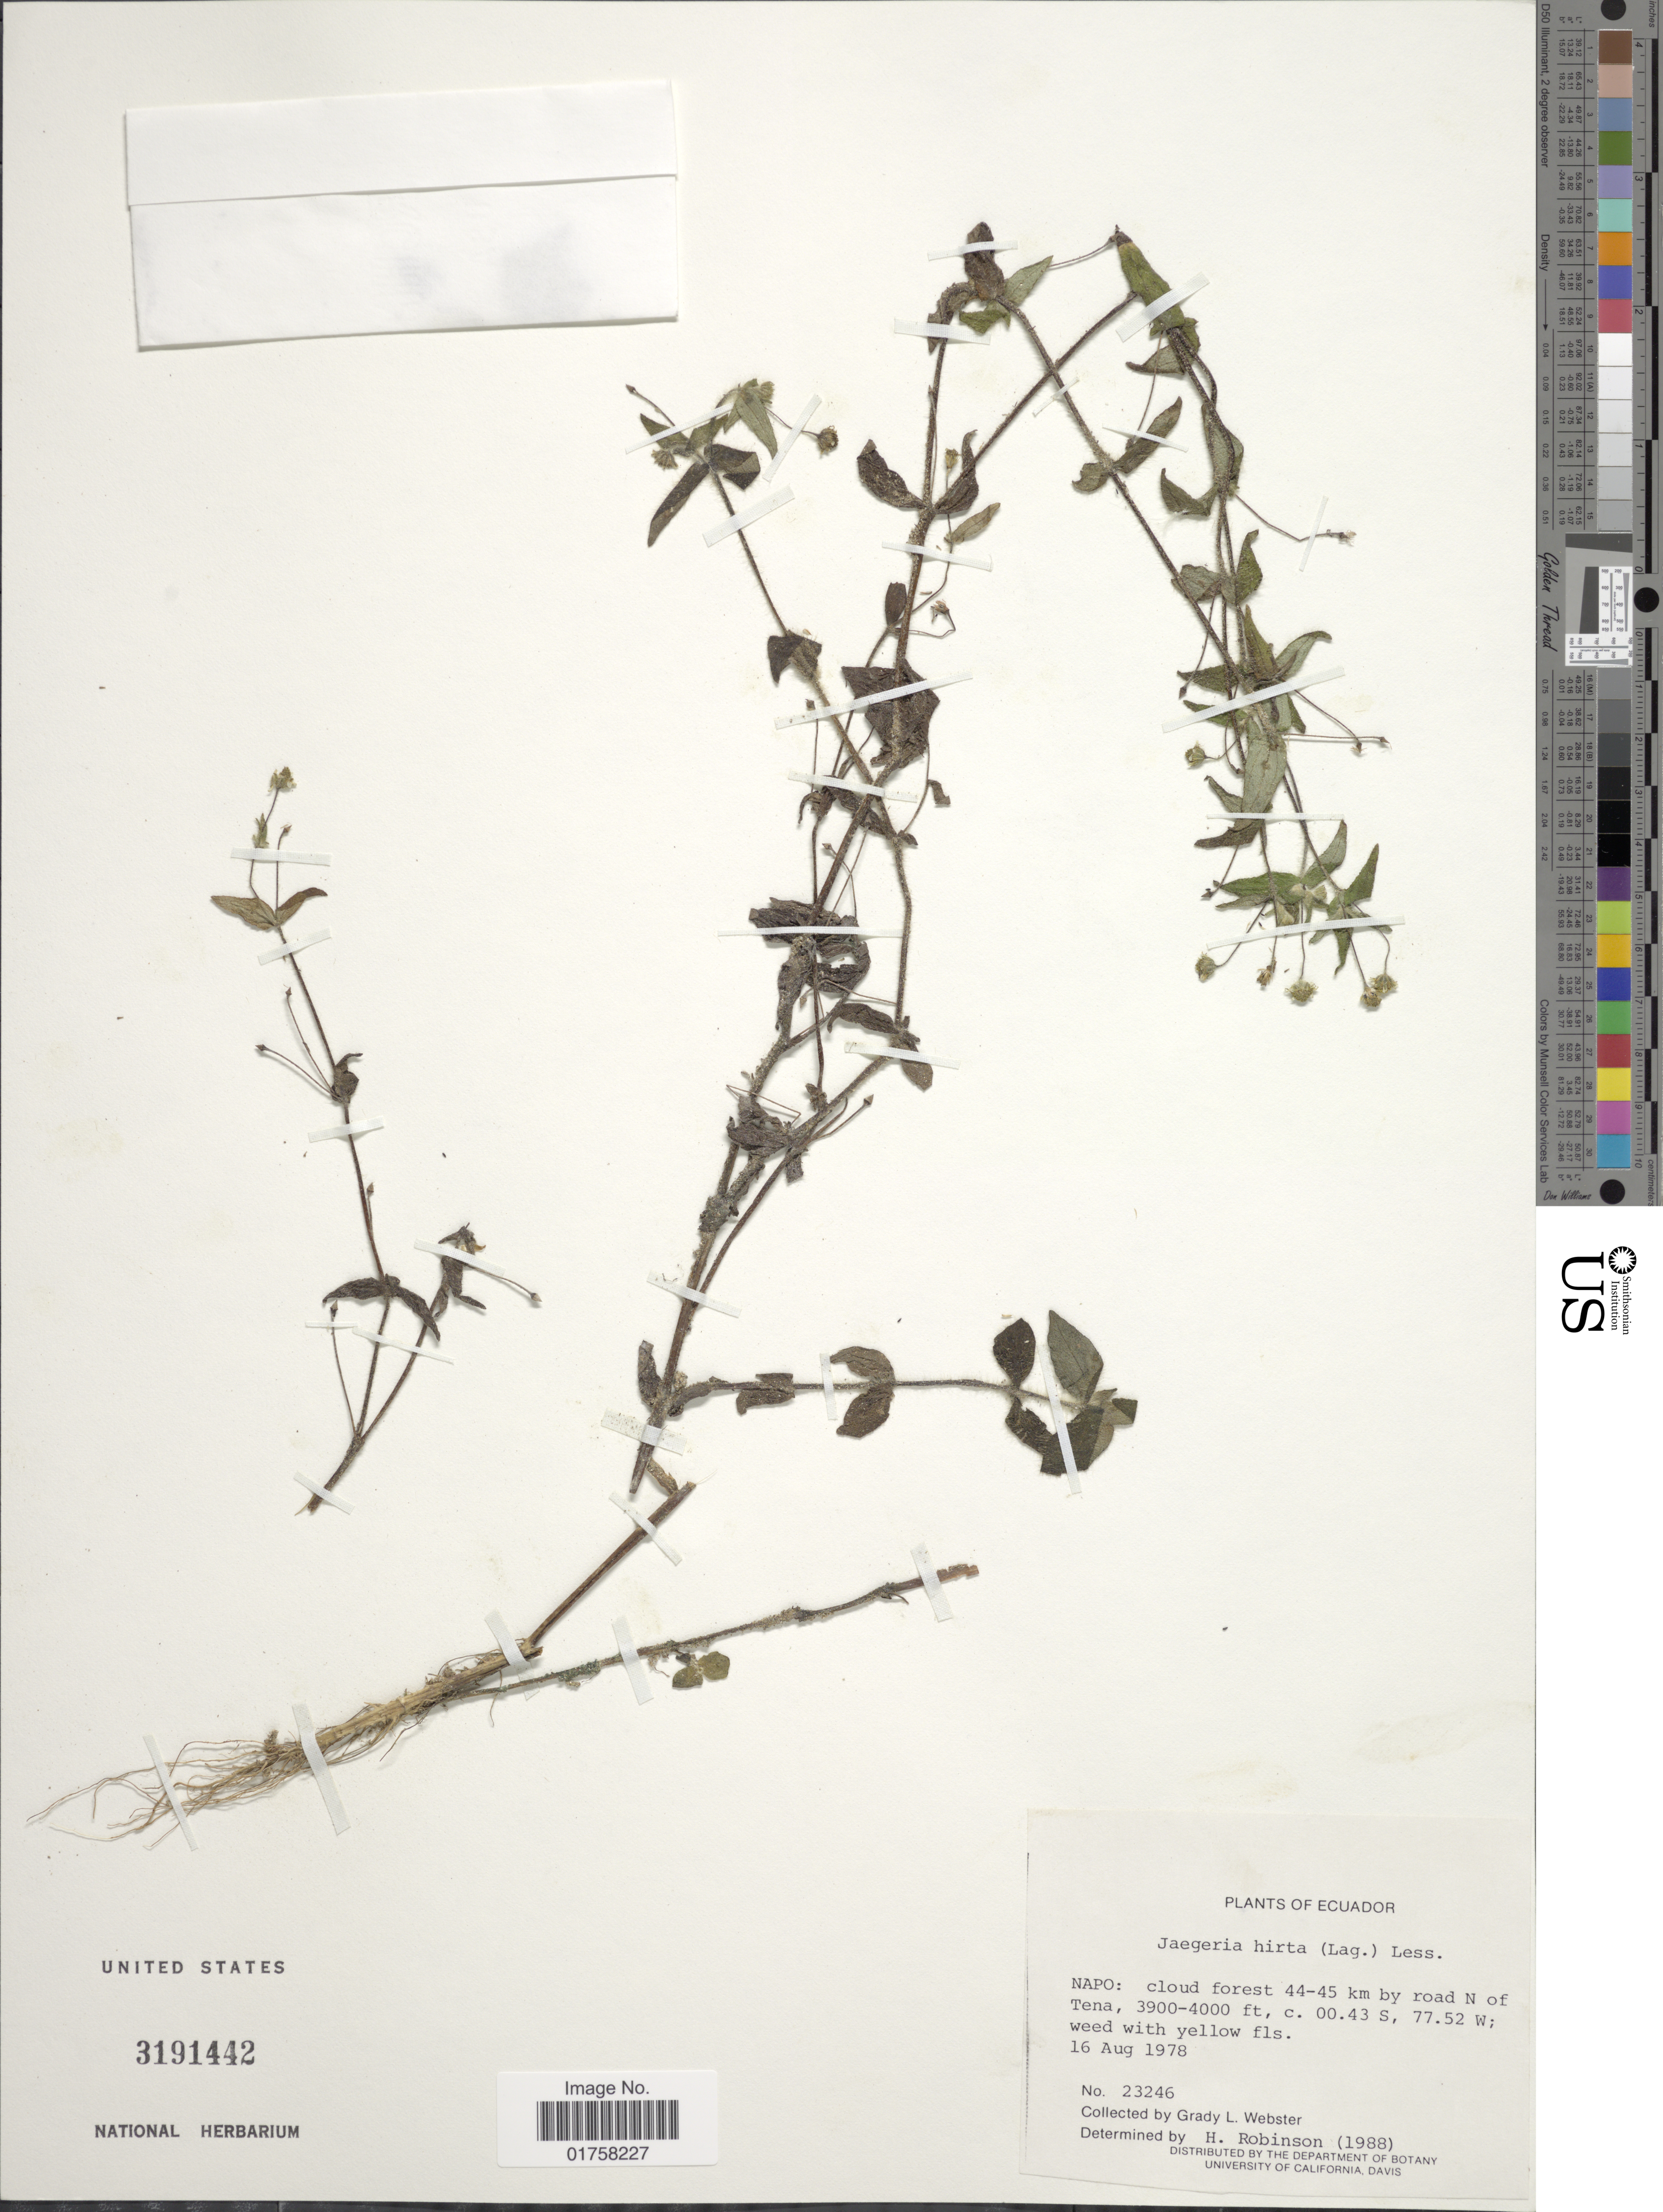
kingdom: Plantae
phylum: Tracheophyta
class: Magnoliopsida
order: Asterales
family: Asteraceae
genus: Jaegeria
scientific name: Jaegeria hirta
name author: (Lag.) Less.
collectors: G. L. Webster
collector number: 23246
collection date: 1978-08-16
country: Ecuador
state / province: Napo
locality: Cloud forest 44-45 km by road N of Tena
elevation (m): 1189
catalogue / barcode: US 3191442